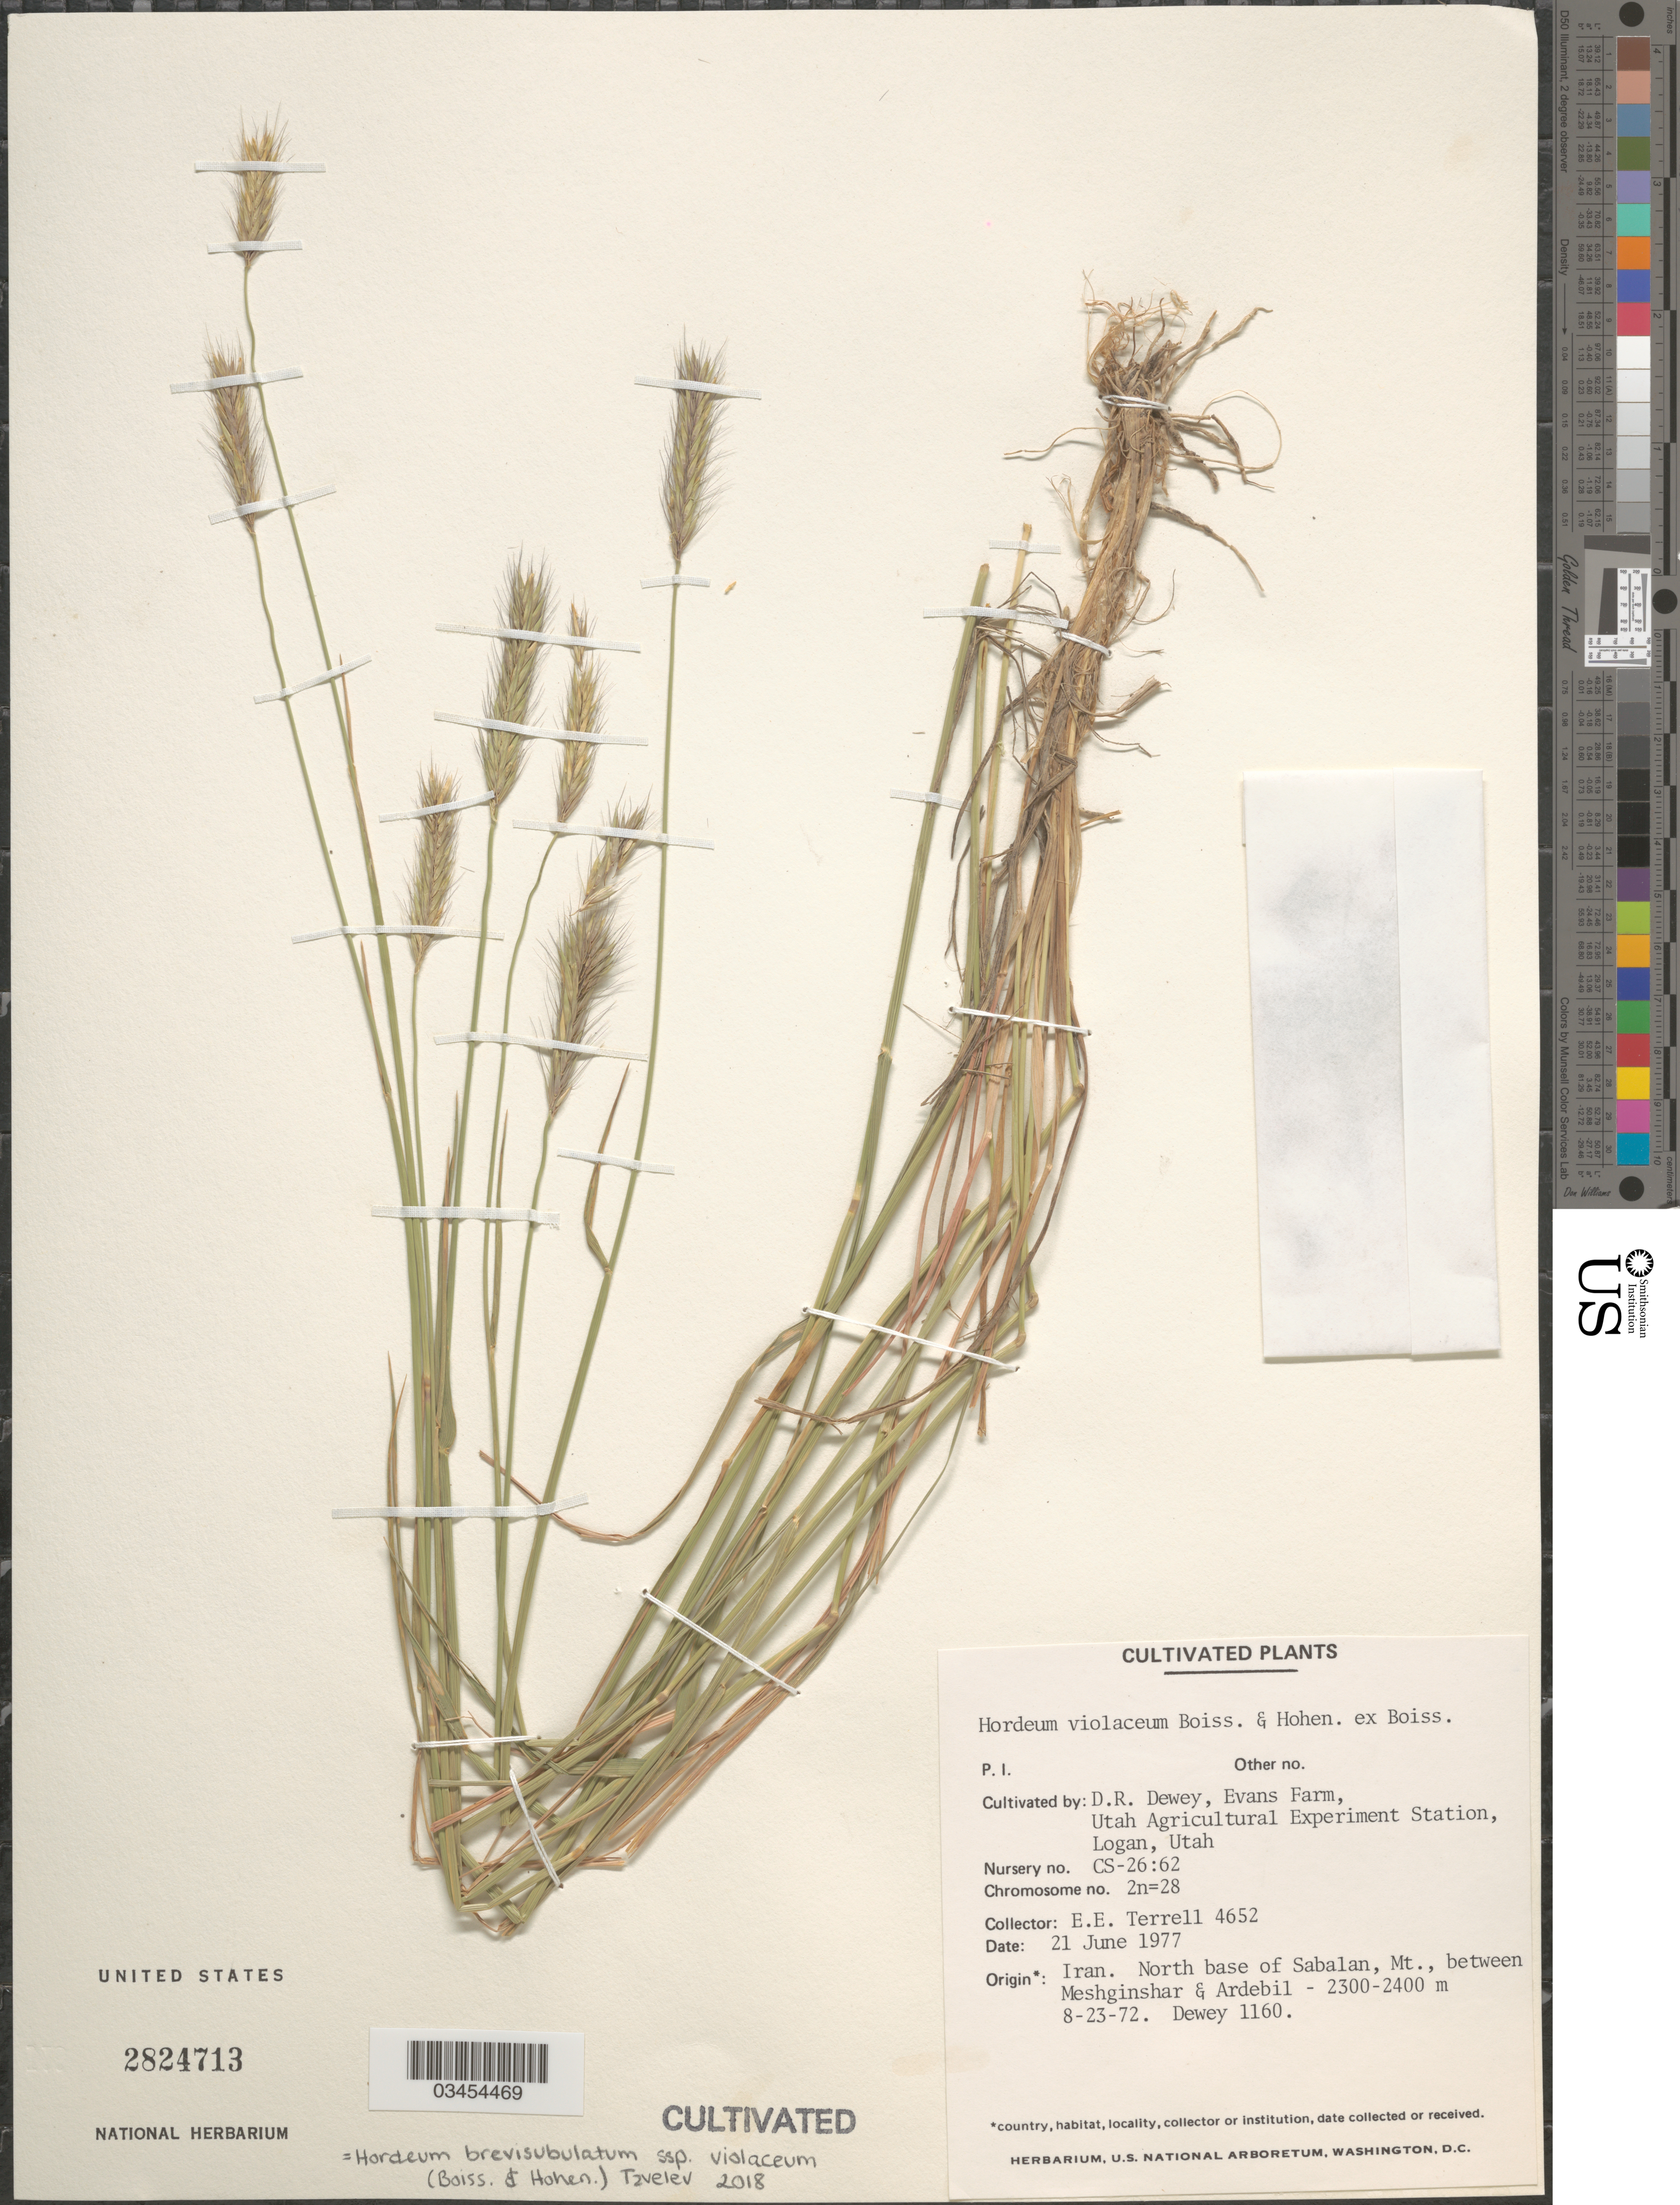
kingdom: Plantae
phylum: Tracheophyta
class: Liliopsida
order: Poales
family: Poaceae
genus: Hordeum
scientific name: Hordeum brevisubulatum subsp. violaceum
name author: (Boiss. & Hohen.) Tzvelev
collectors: D. Dewey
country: United States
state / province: Utah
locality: Evans Farm, Utah Agricultural Experiment Station, Logan. Nursery no. CS-26:62.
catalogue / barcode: US 2824713